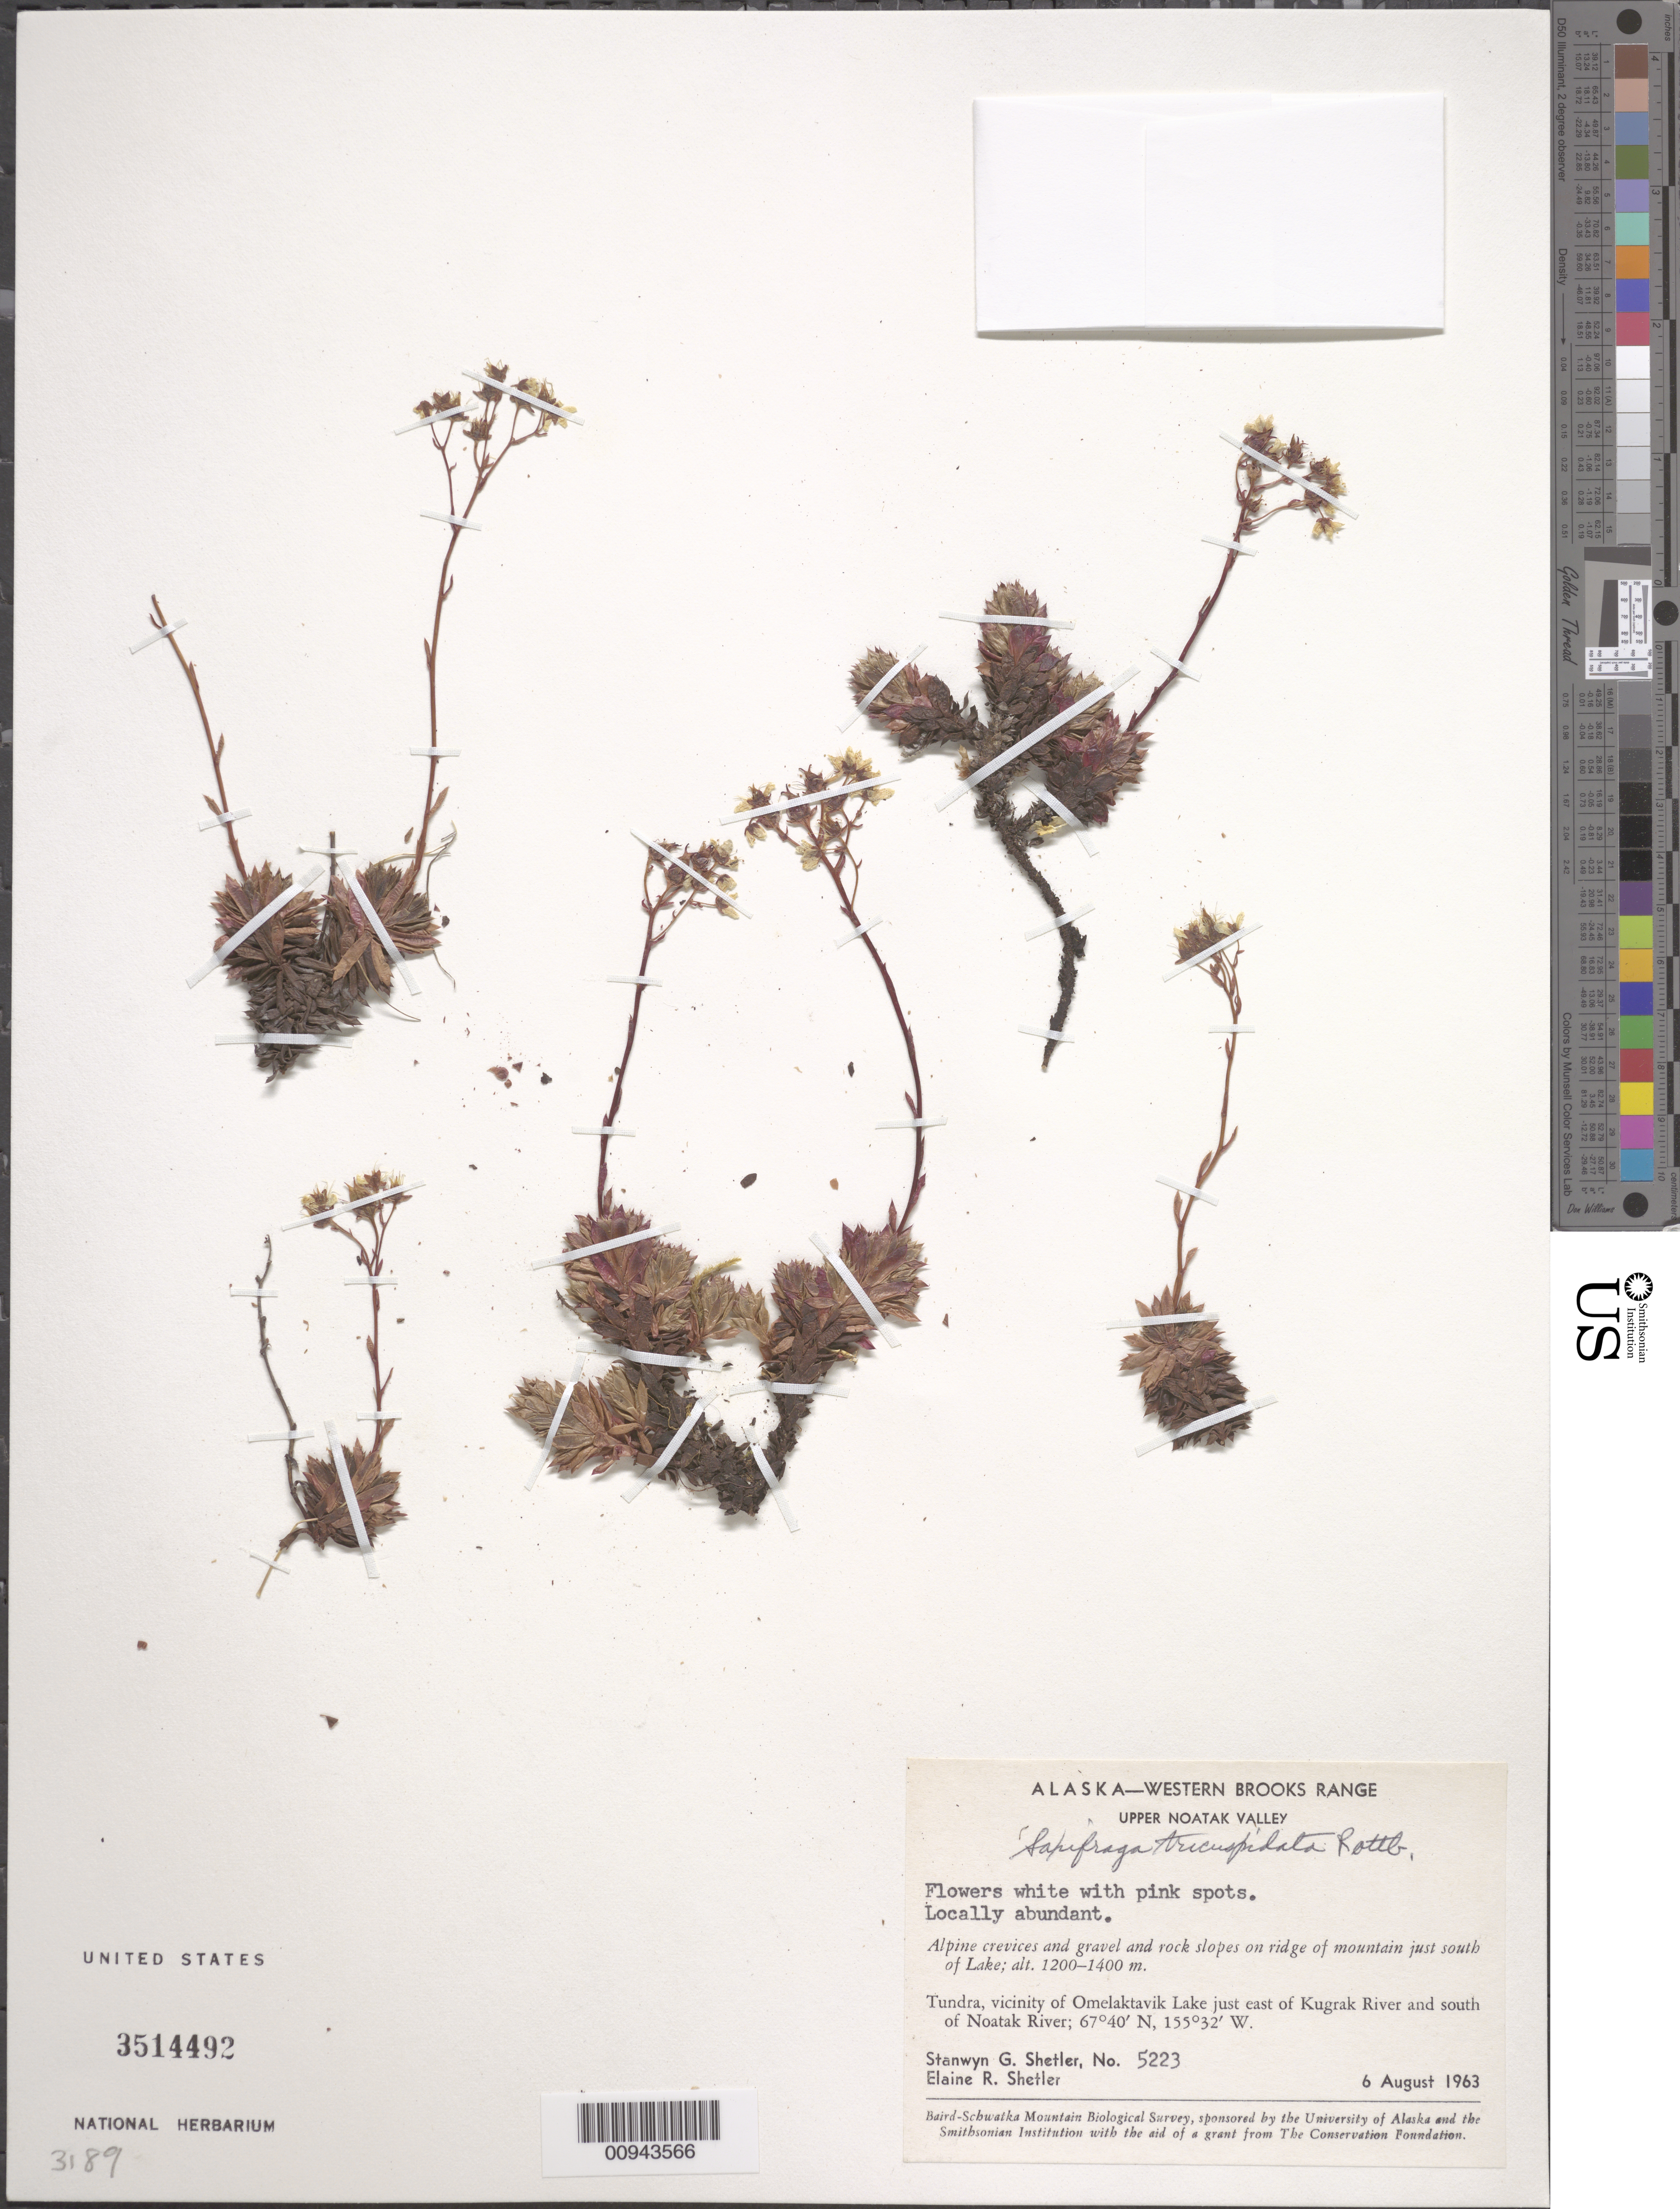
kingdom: Plantae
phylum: Tracheophyta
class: Magnoliopsida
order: Saxifragales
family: Saxifragaceae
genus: Saxifraga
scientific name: Saxifraga tricuspidata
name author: Rottb.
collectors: S. Shetler & E. R. Shetler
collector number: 5223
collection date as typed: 06 Aug 1963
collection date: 1963-08-06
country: United States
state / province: Alaska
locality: Vicinity of Omelaktavik Lake just east of Kugrak River and south of Noatak River. Western Brooks Range, Upper Noatak Valley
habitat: Tundra. Alpine crevices and gravel and rock slopes on ridge of mountain just south of Lake.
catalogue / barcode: US 3514492